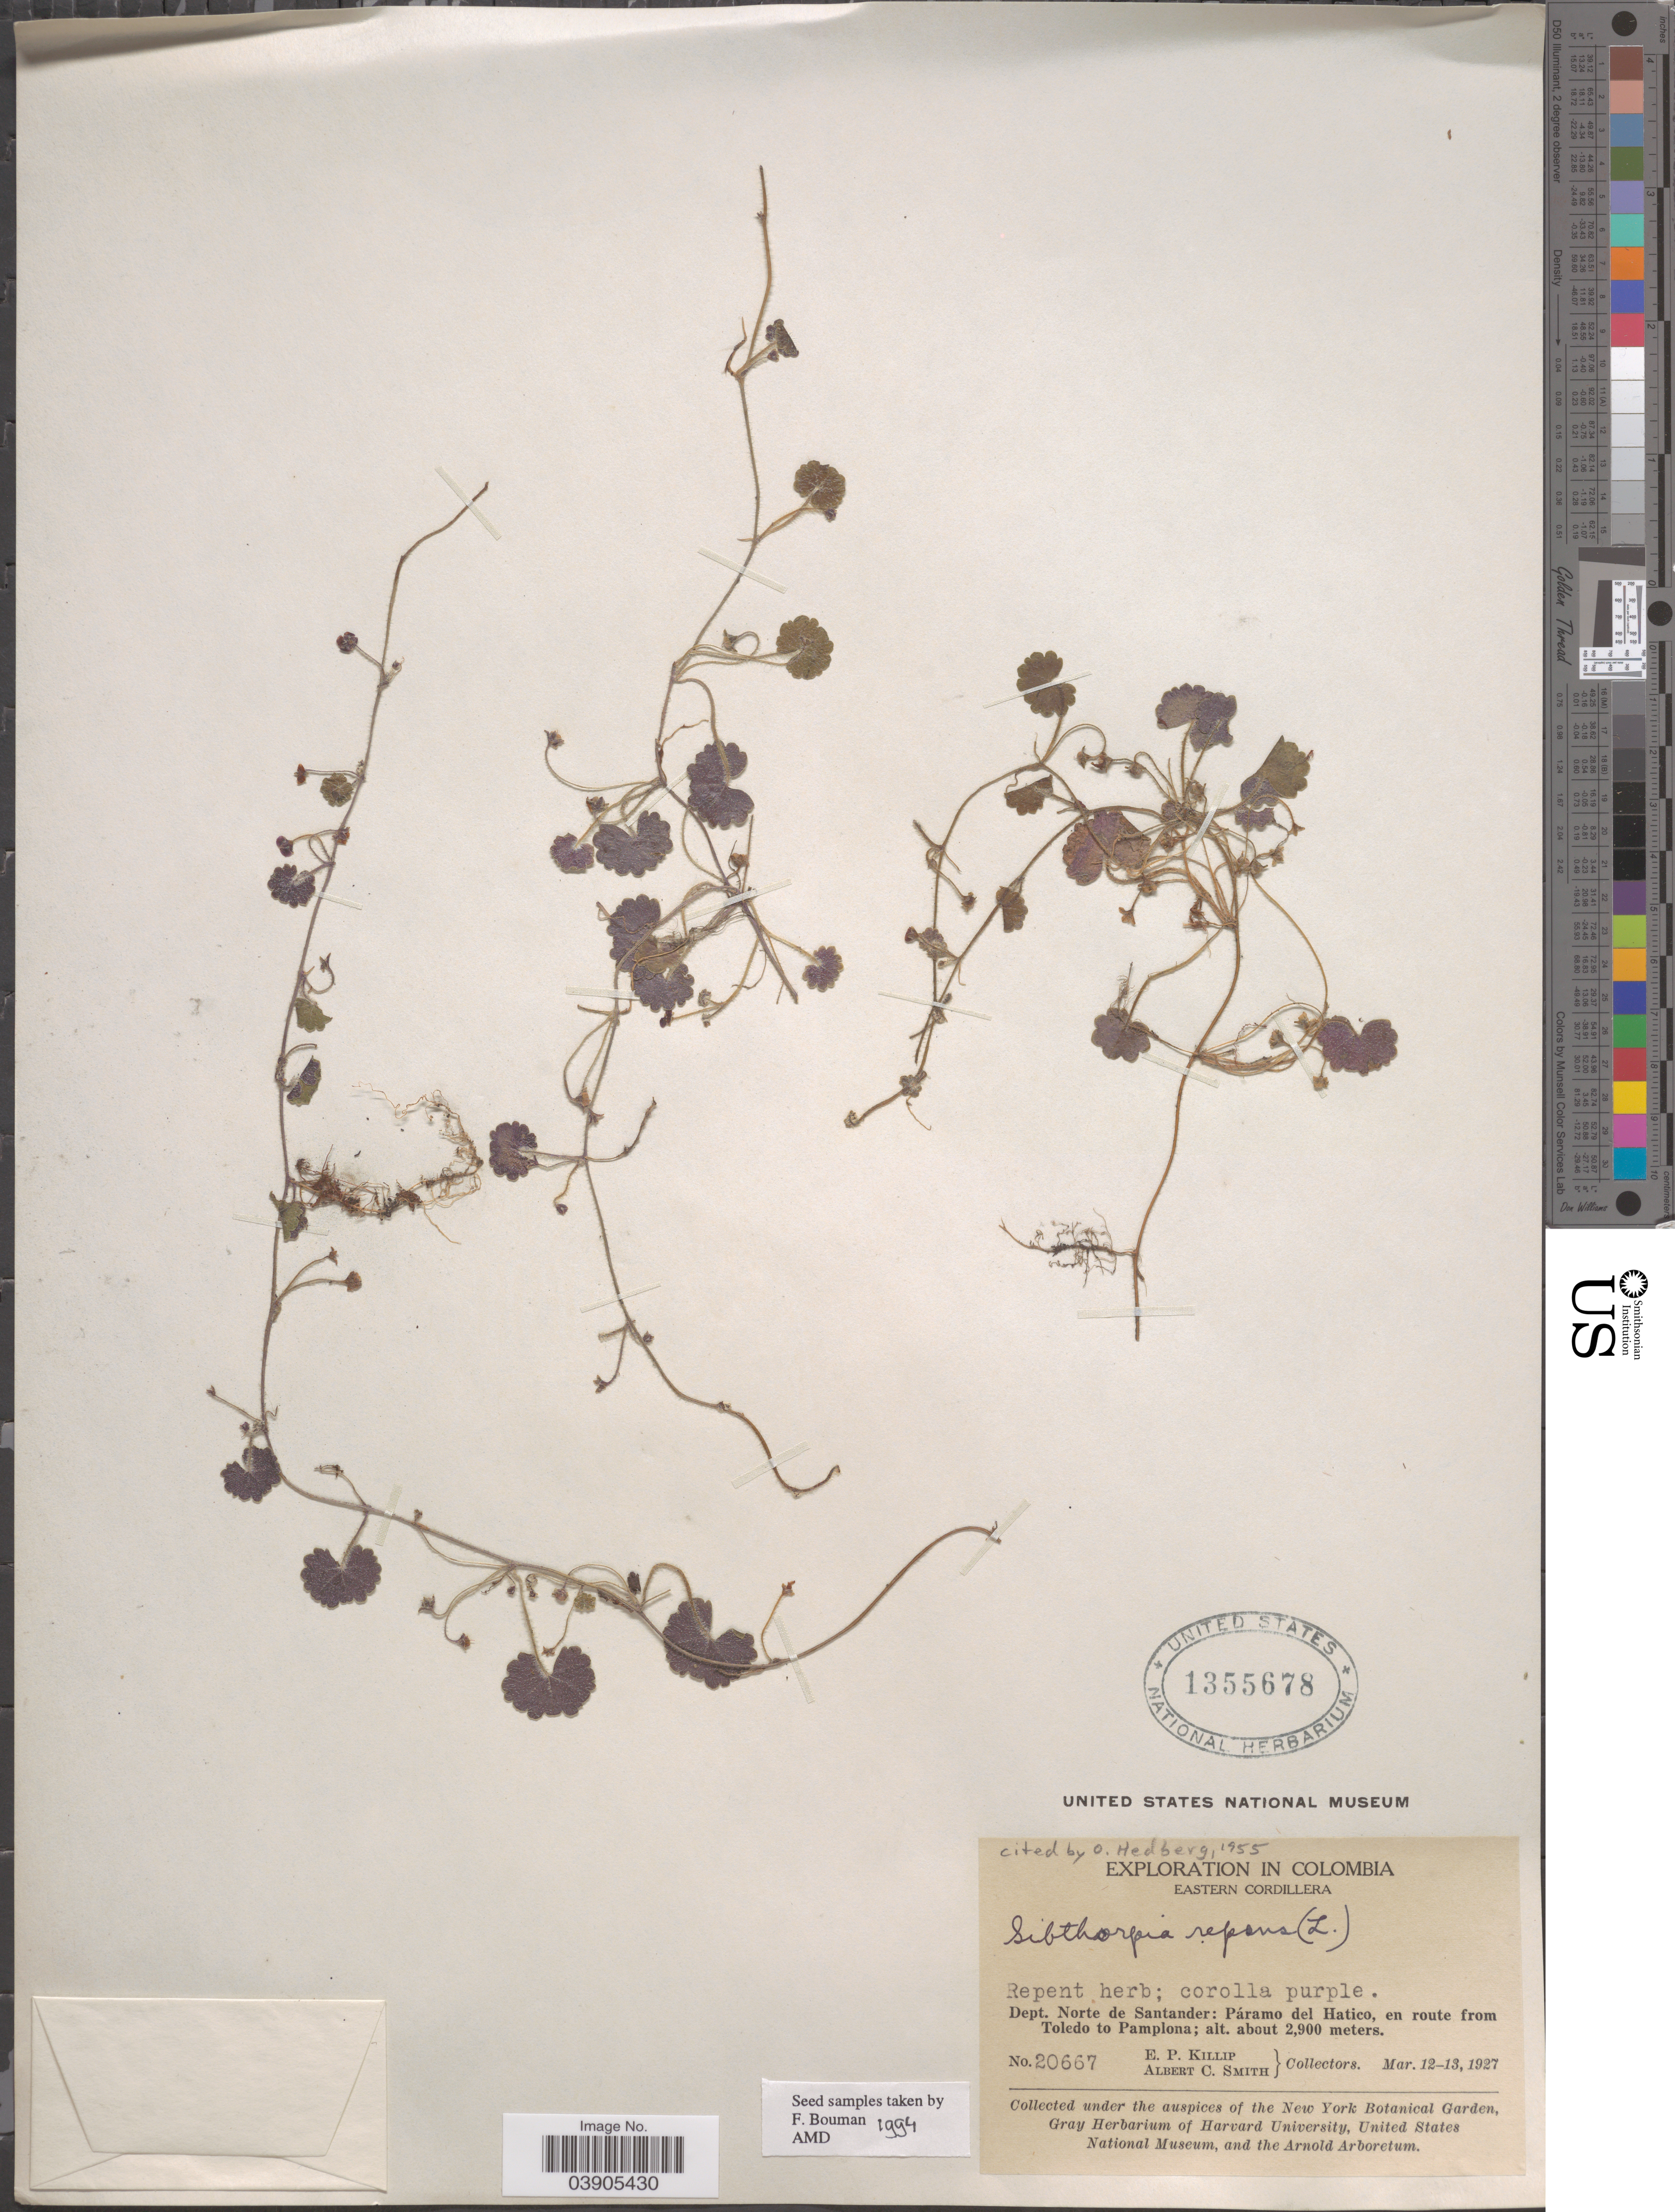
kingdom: Plantae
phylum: Tracheophyta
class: Magnoliopsida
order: Lamiales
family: Plantaginaceae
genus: Sibthorpia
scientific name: Sibthorpia repens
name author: (L.) Kuntze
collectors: E. P. Killip & A. C. Smith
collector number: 20667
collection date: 1927-03-12/1927-03-13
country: Colombia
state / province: Norte de Santander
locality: Eastern Cordillera. Dept. Norte de Santander: Páramo del Hatico, en route from Toledo to Pamplona.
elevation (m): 2900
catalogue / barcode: US 1355678